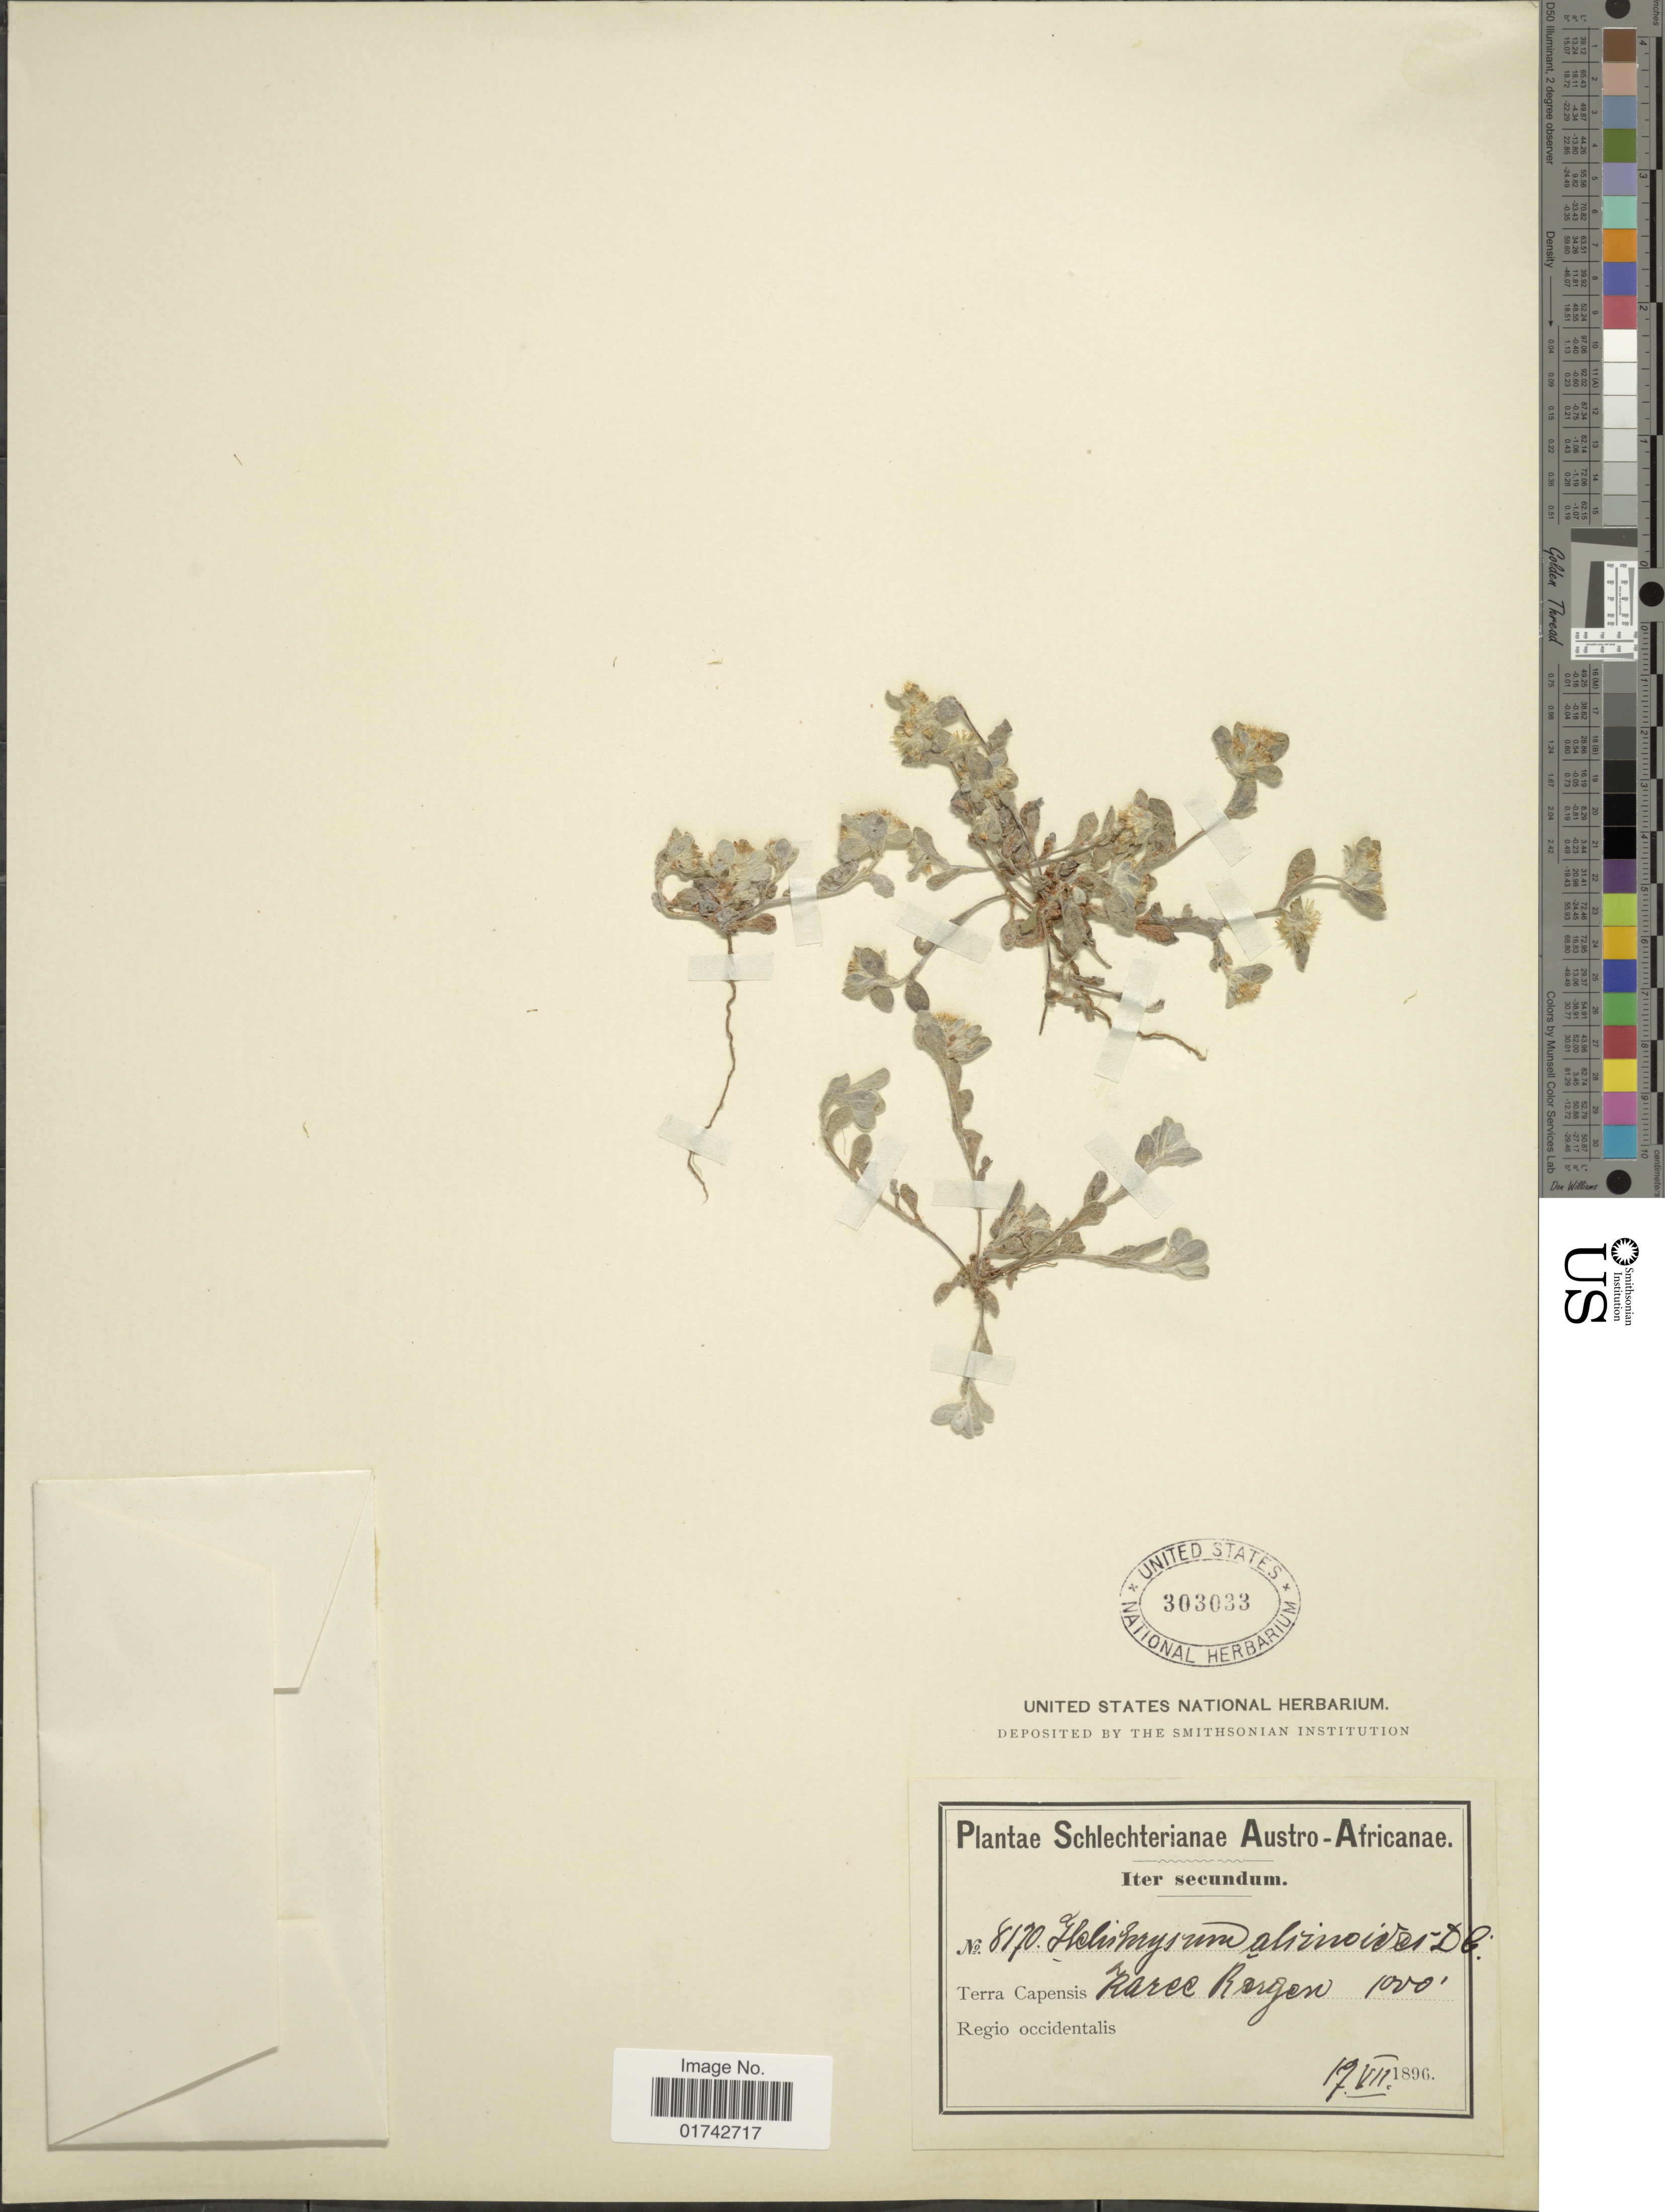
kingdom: Plantae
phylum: Tracheophyta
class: Magnoliopsida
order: Asterales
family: Asteraceae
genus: Helichrysum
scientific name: Helichrysum alsinoides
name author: DC.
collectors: Schlechter, --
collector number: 8170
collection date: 1896-07-17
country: South Africa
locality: Austro-Africanae. Terra Capensis. Kareeberg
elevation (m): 305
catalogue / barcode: US 303033